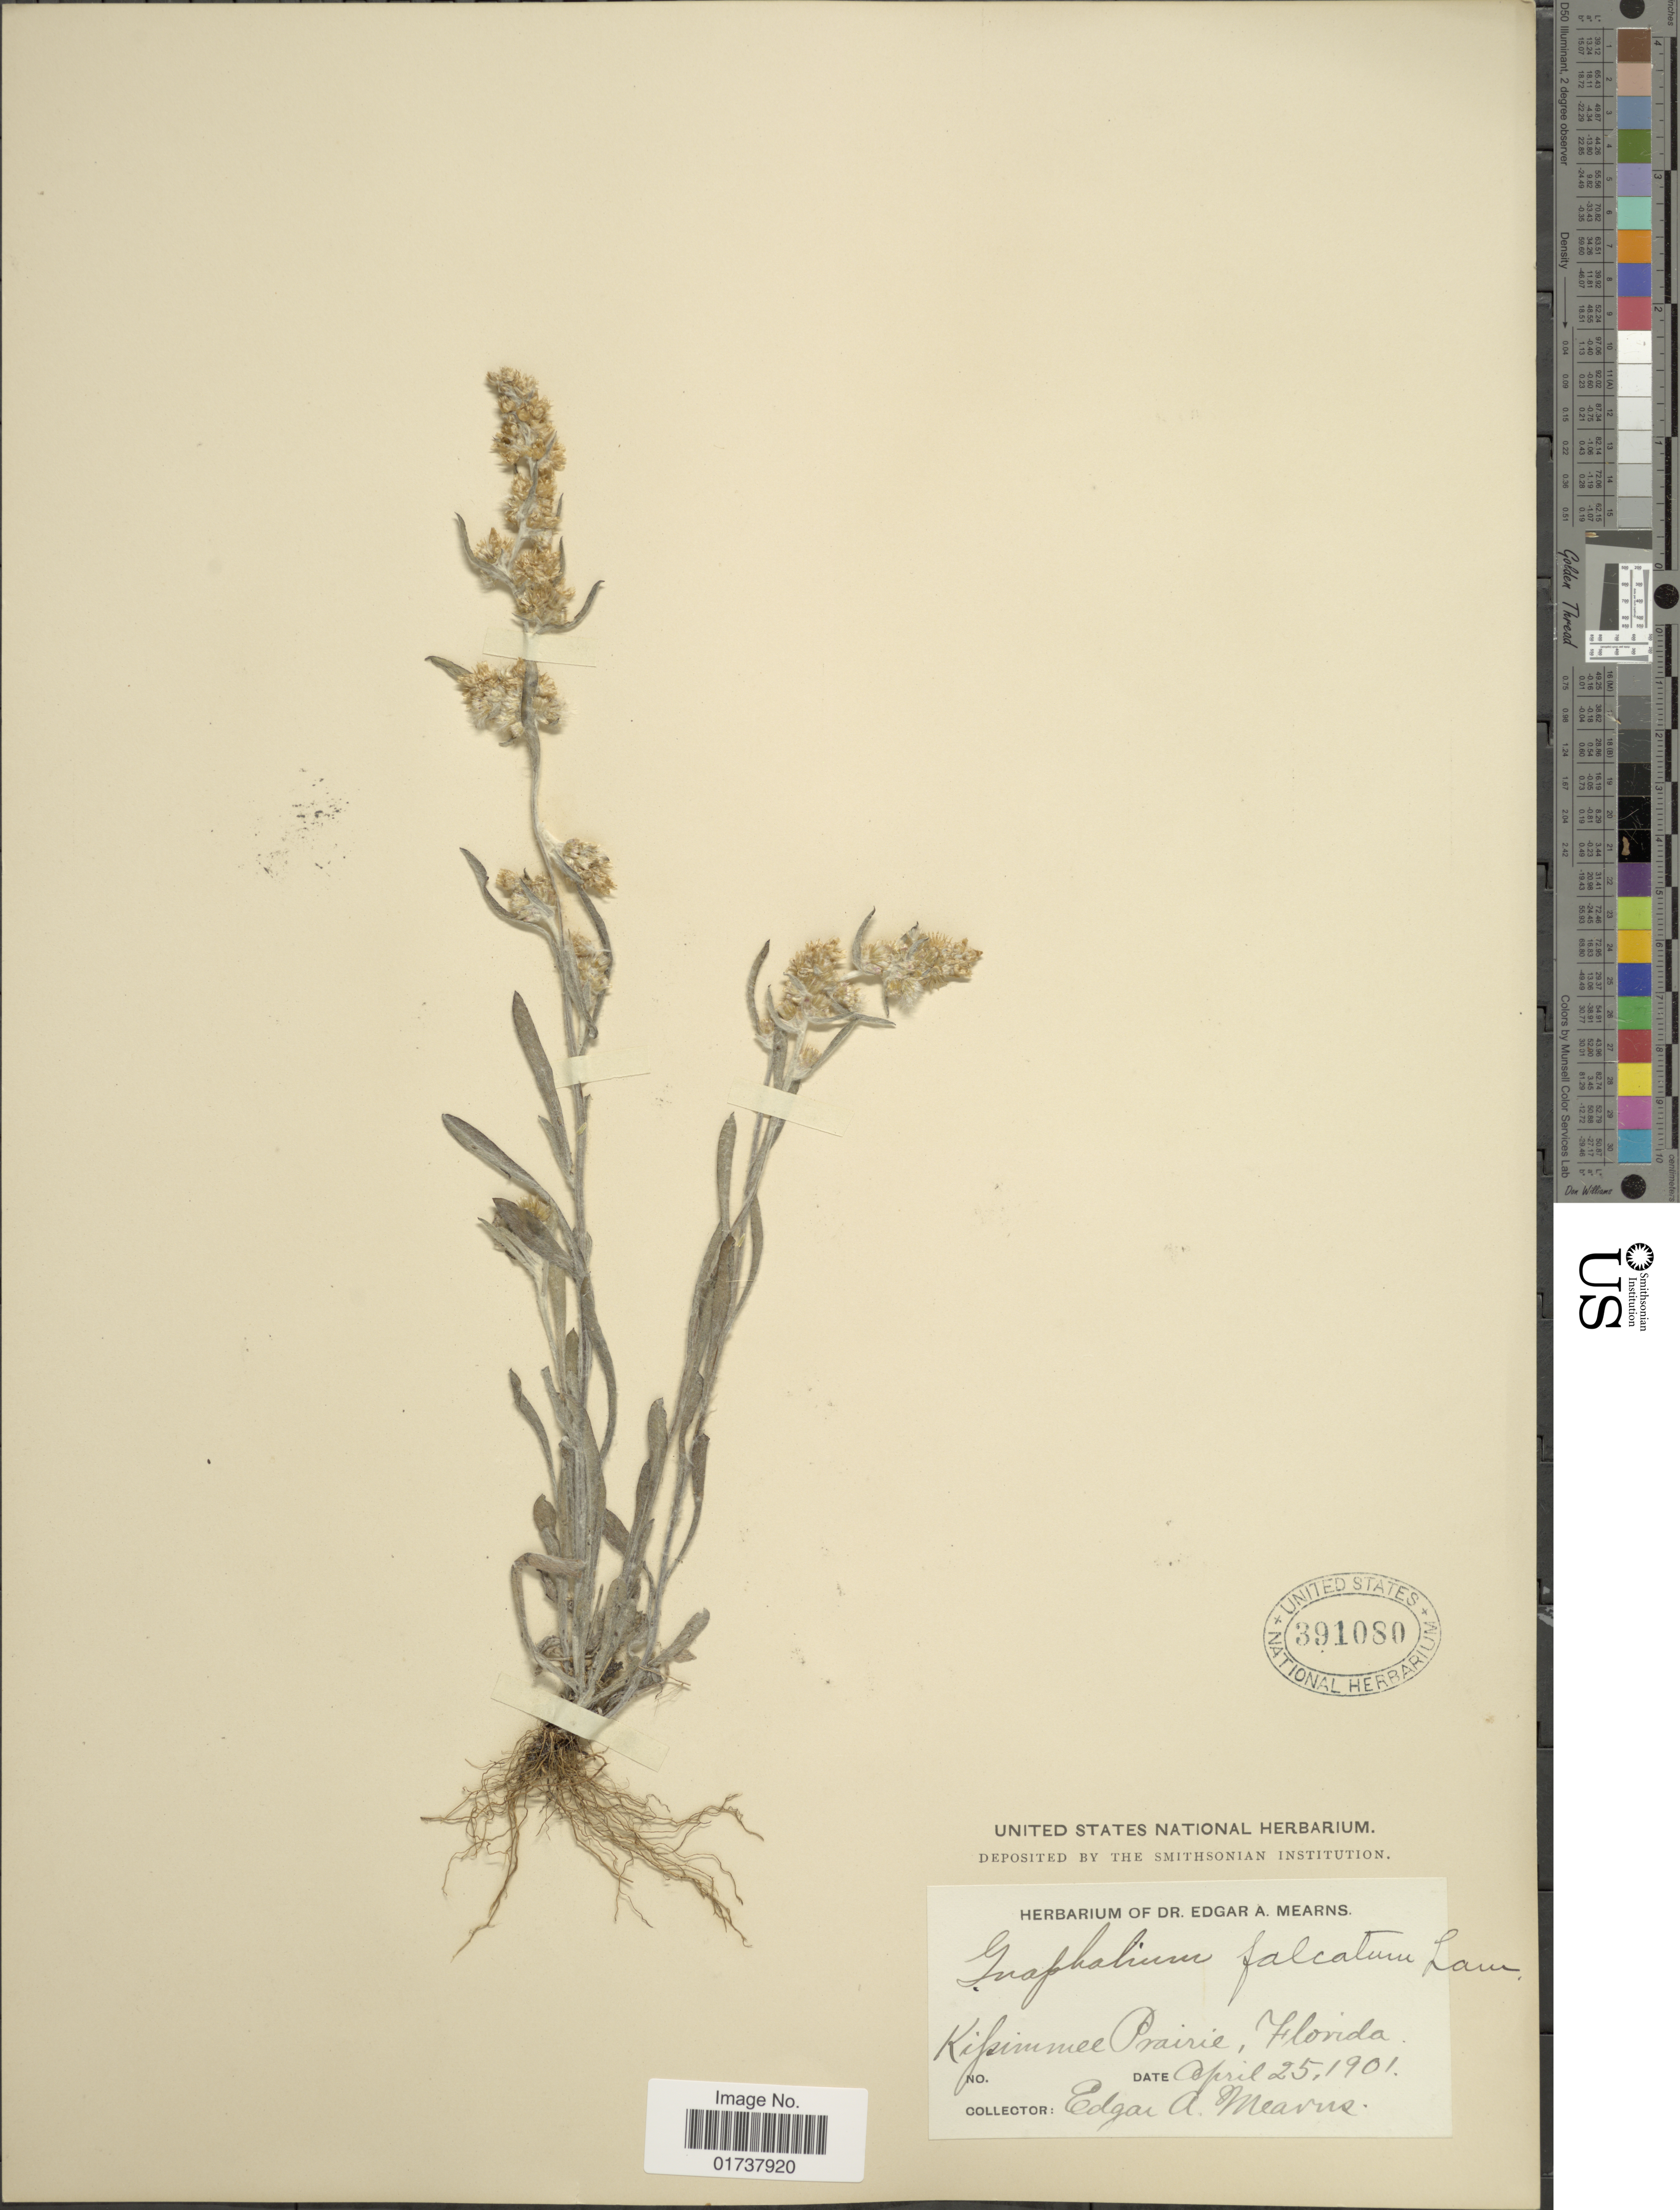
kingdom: Plantae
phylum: Tracheophyta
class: Magnoliopsida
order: Asterales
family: Asteraceae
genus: Gamochaeta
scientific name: Gamochaeta falcata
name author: (Lam.) Cabrera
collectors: E. A. Mearns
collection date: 1901-04-25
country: United States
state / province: Florida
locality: Kifimmee Prairie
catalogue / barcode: US 391080